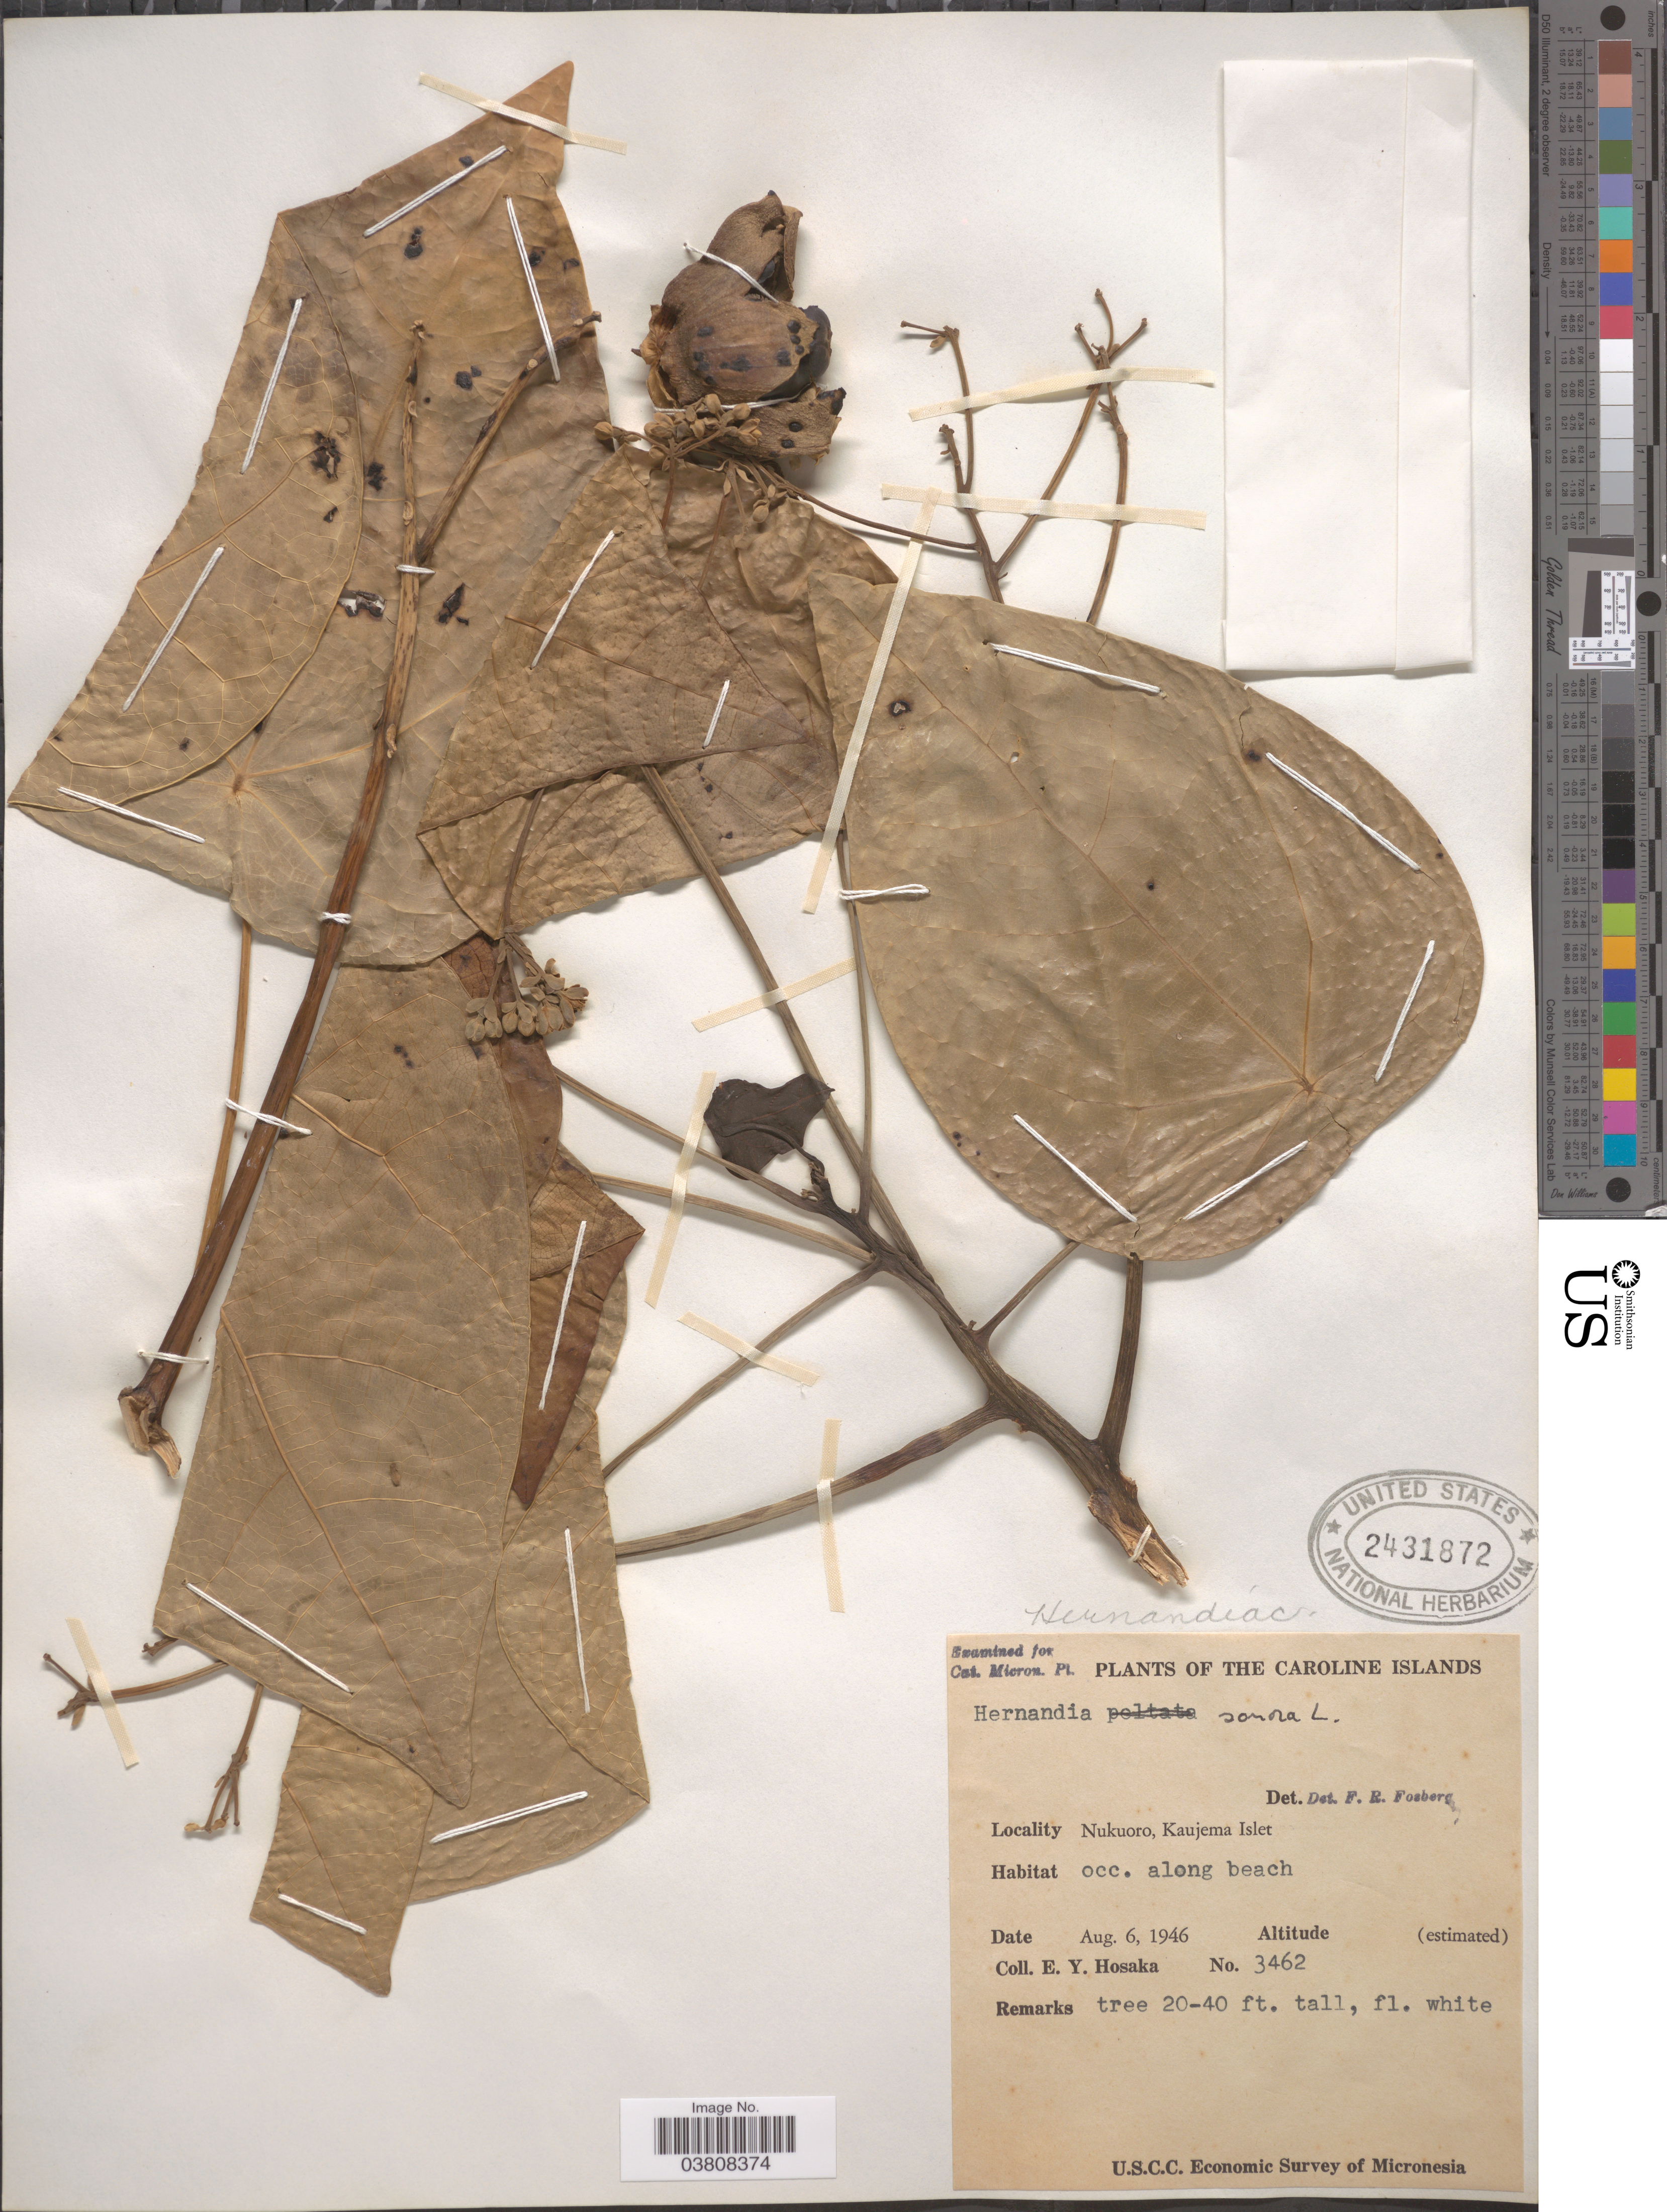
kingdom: Plantae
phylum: Tracheophyta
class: Magnoliopsida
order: Laurales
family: Hernandiaceae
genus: Hernandia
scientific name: Hernandia nymphaeifolia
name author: (C. Presl) Kubitzki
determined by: Strong, Mark T., (BOT), Smithsonian Institution - National Museum of Natural History (UNITED STATES)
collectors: E. Y. Hosaka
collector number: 3462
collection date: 1946-08-06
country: Micronesia, Federated States of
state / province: Pohnpei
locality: Caroline Islands. Nukuoro, Kaujema Islet.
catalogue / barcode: US 2431872